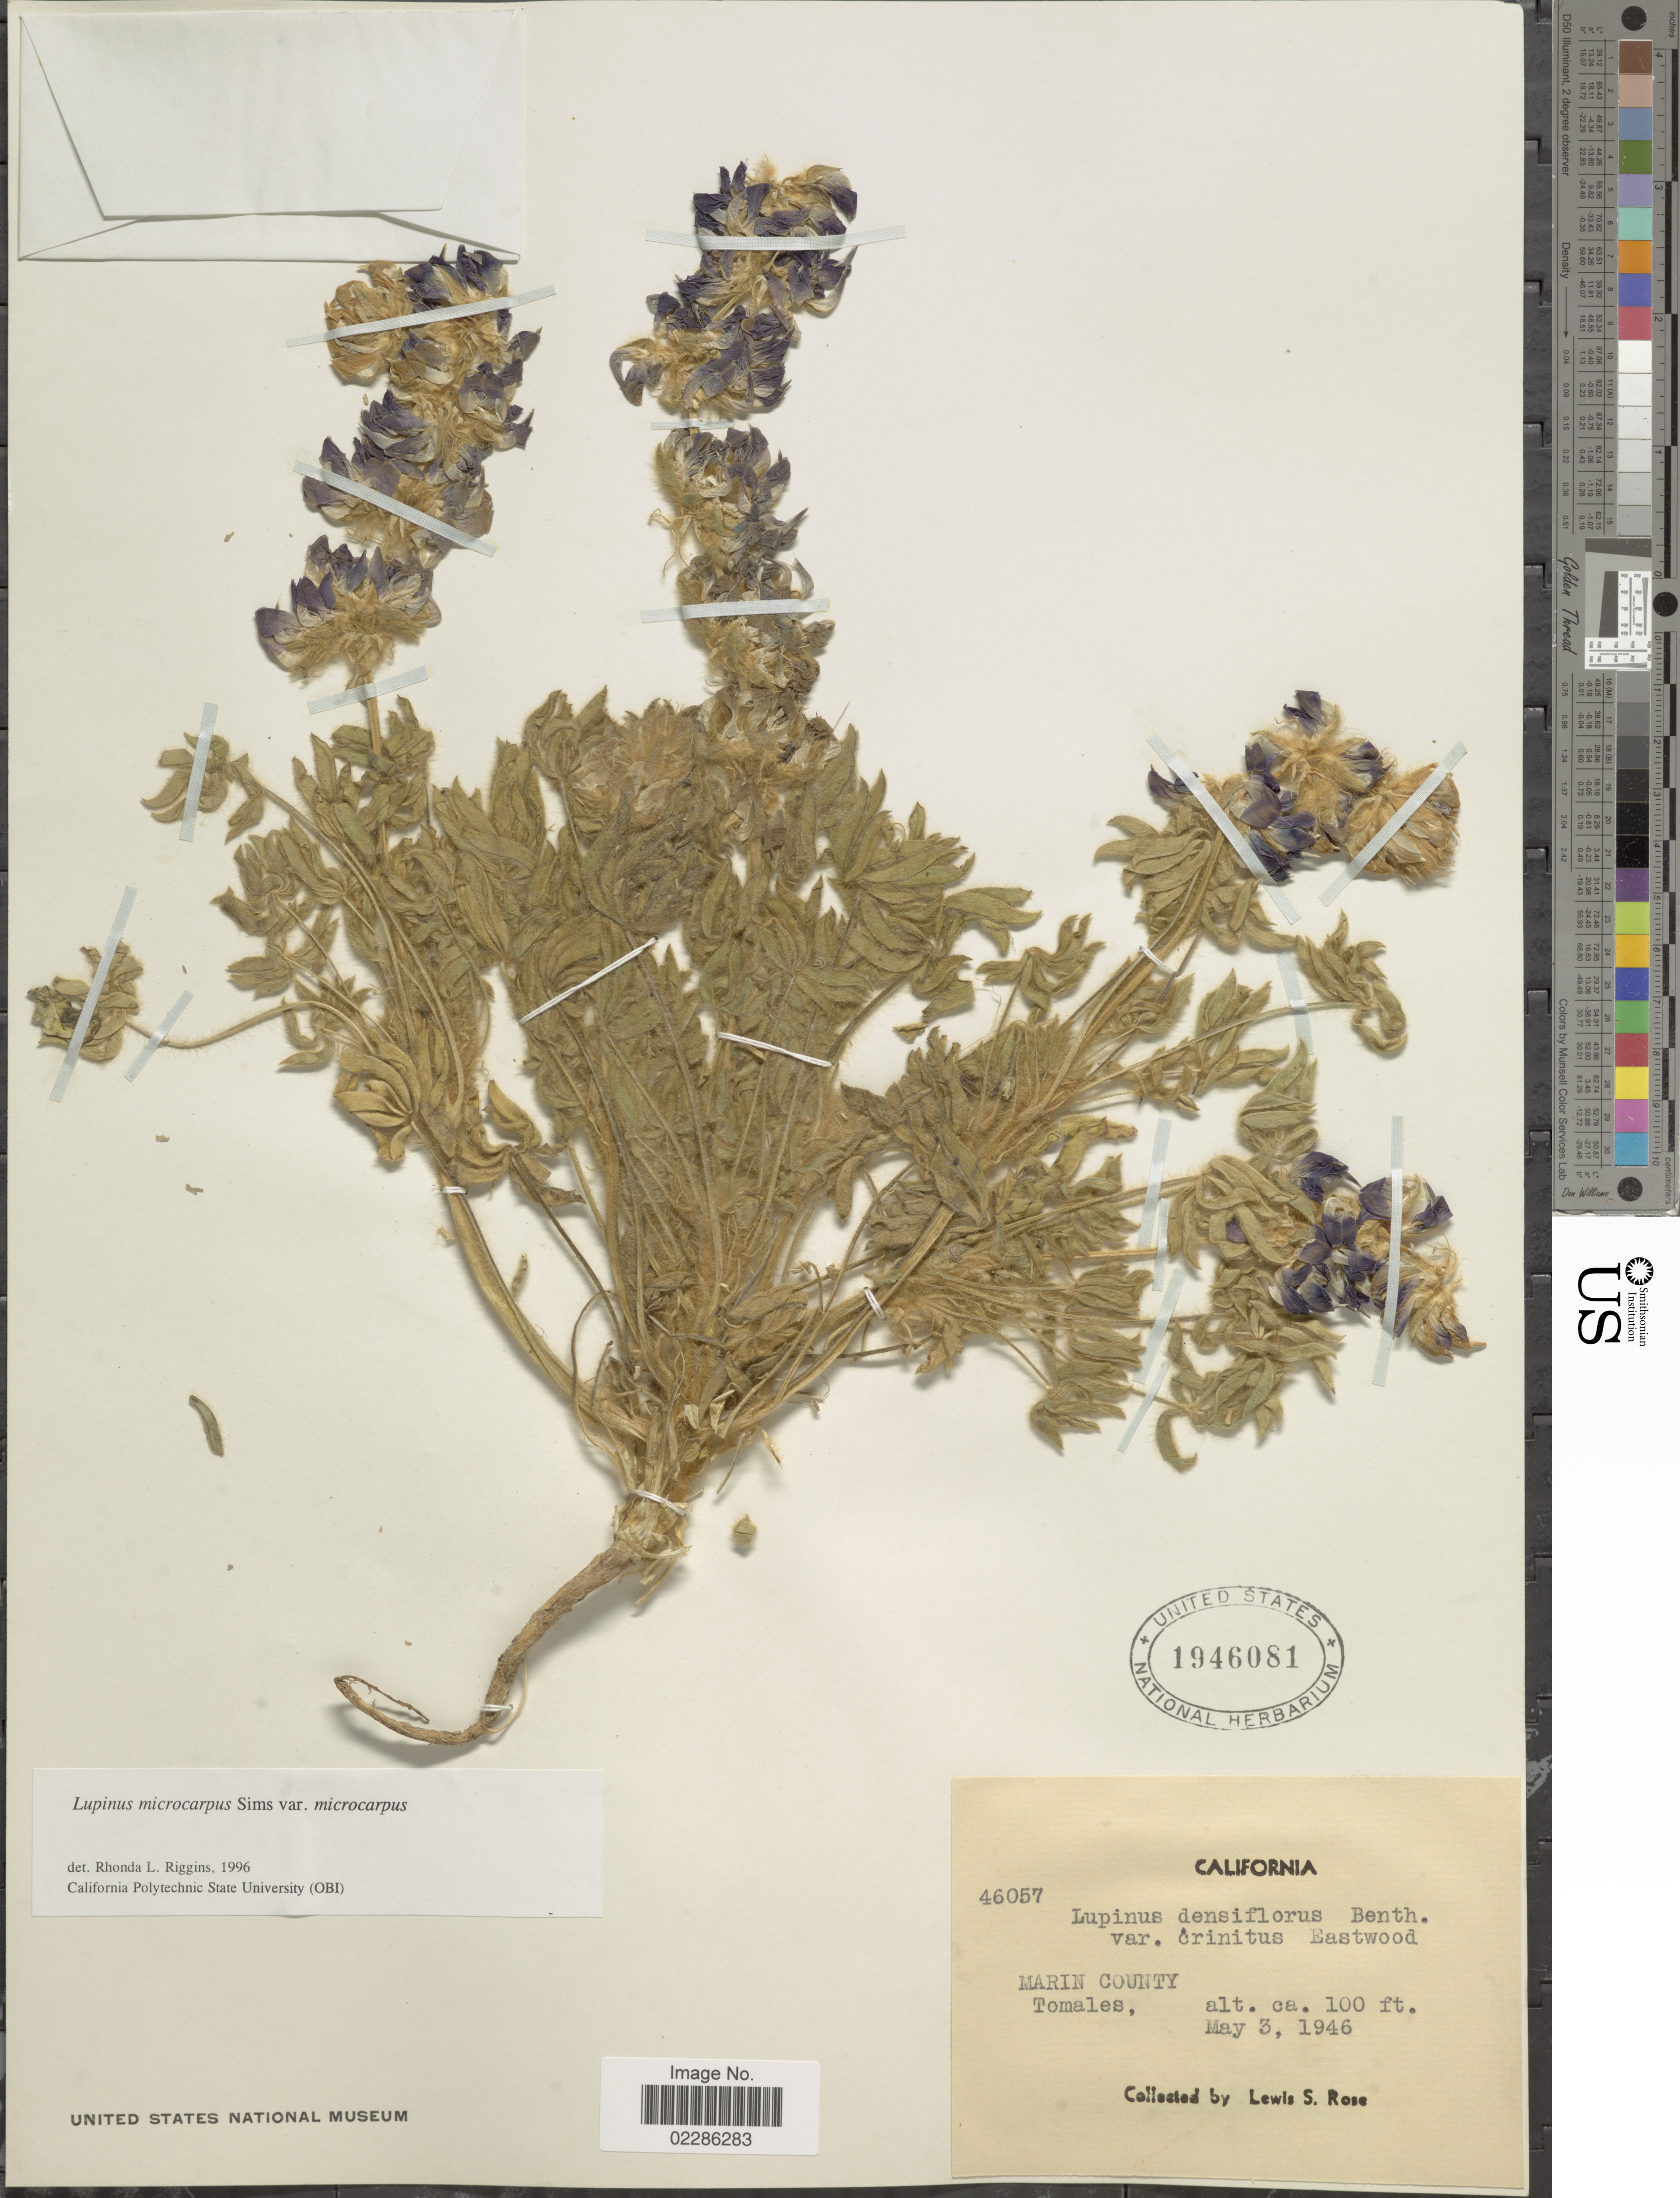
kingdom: Plantae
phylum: Tracheophyta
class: Magnoliopsida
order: Fabales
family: Fabaceae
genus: Lupinus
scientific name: Lupinus microcarpus var. microcarpus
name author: Sims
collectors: L. S. Rose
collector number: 46057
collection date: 1946-05-03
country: United States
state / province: California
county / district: Marin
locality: Marin County, Tomales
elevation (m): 30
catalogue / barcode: US 1946081